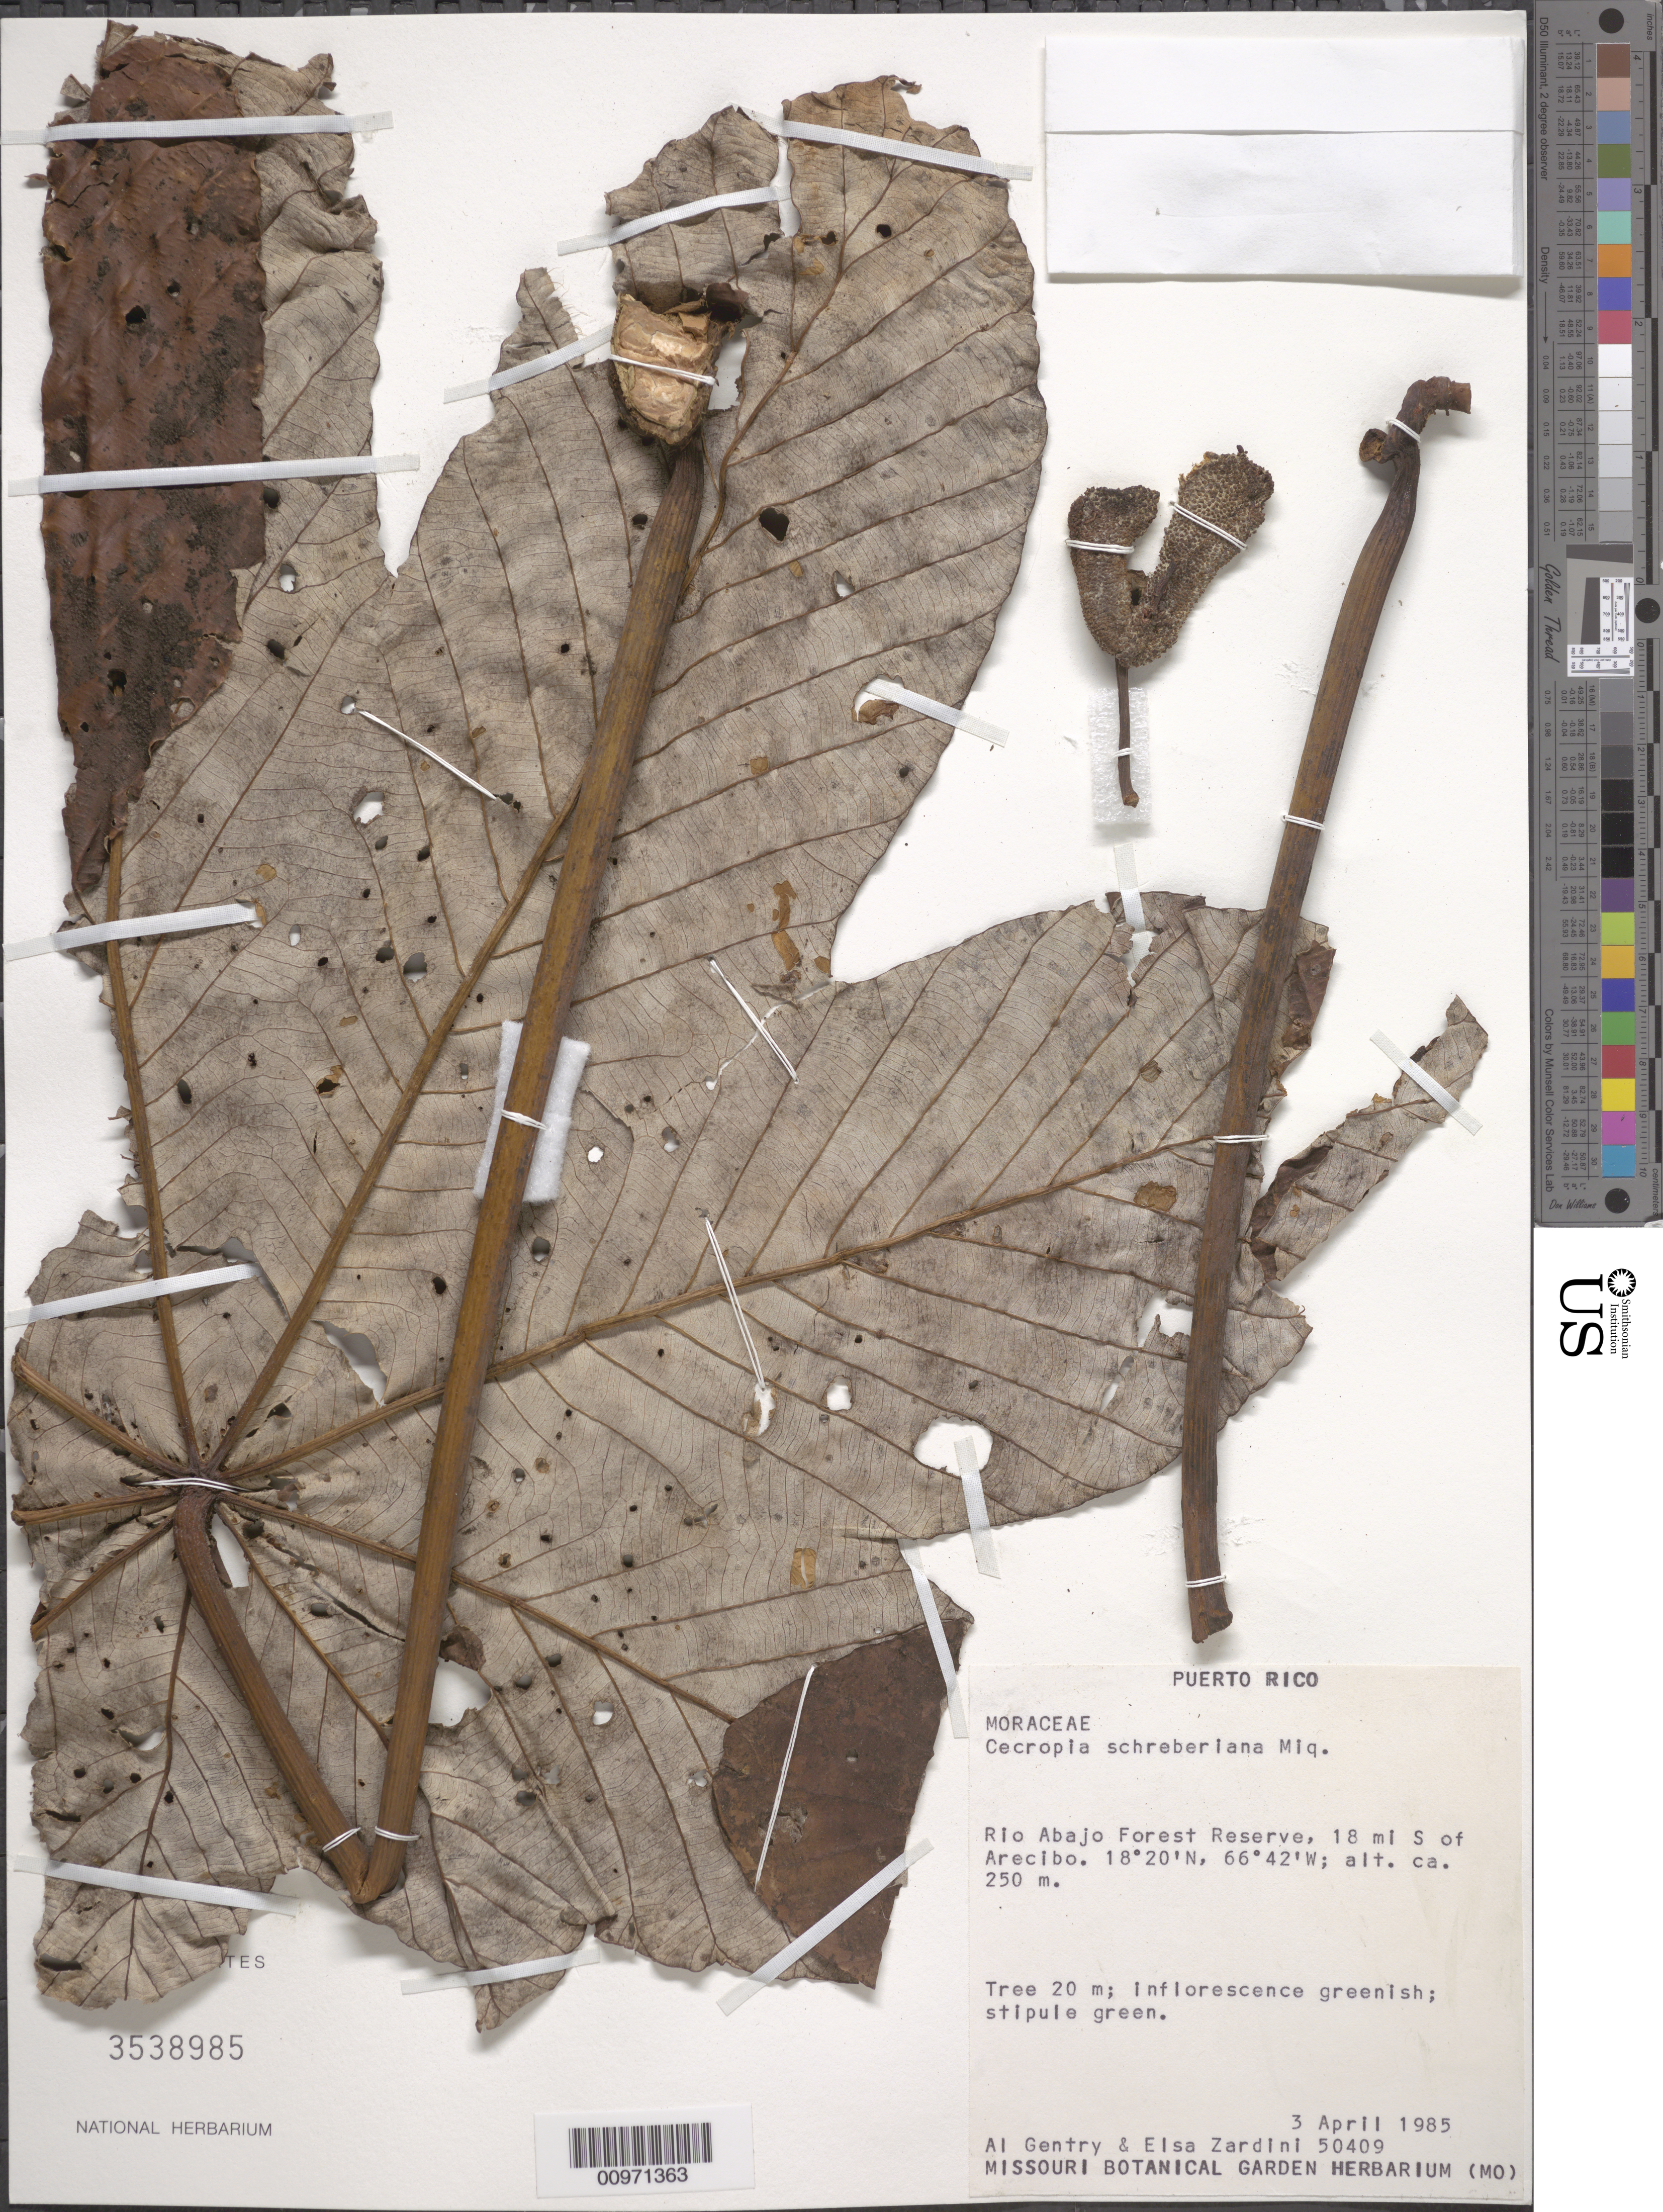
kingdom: Plantae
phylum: Tracheophyta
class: Magnoliopsida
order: Rosales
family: Urticaceae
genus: Cecropia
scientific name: Cecropia schreberiana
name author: Miq.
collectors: A. H. Gentry & E. M. Zardini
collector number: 50409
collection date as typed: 03 Apr 1985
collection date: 1985-04-03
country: Puerto Rico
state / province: Arecibo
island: Puerto Rico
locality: Rio Abajo Forest Reserve, 18 mi S of Arecibo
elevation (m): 250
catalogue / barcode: US 3538985